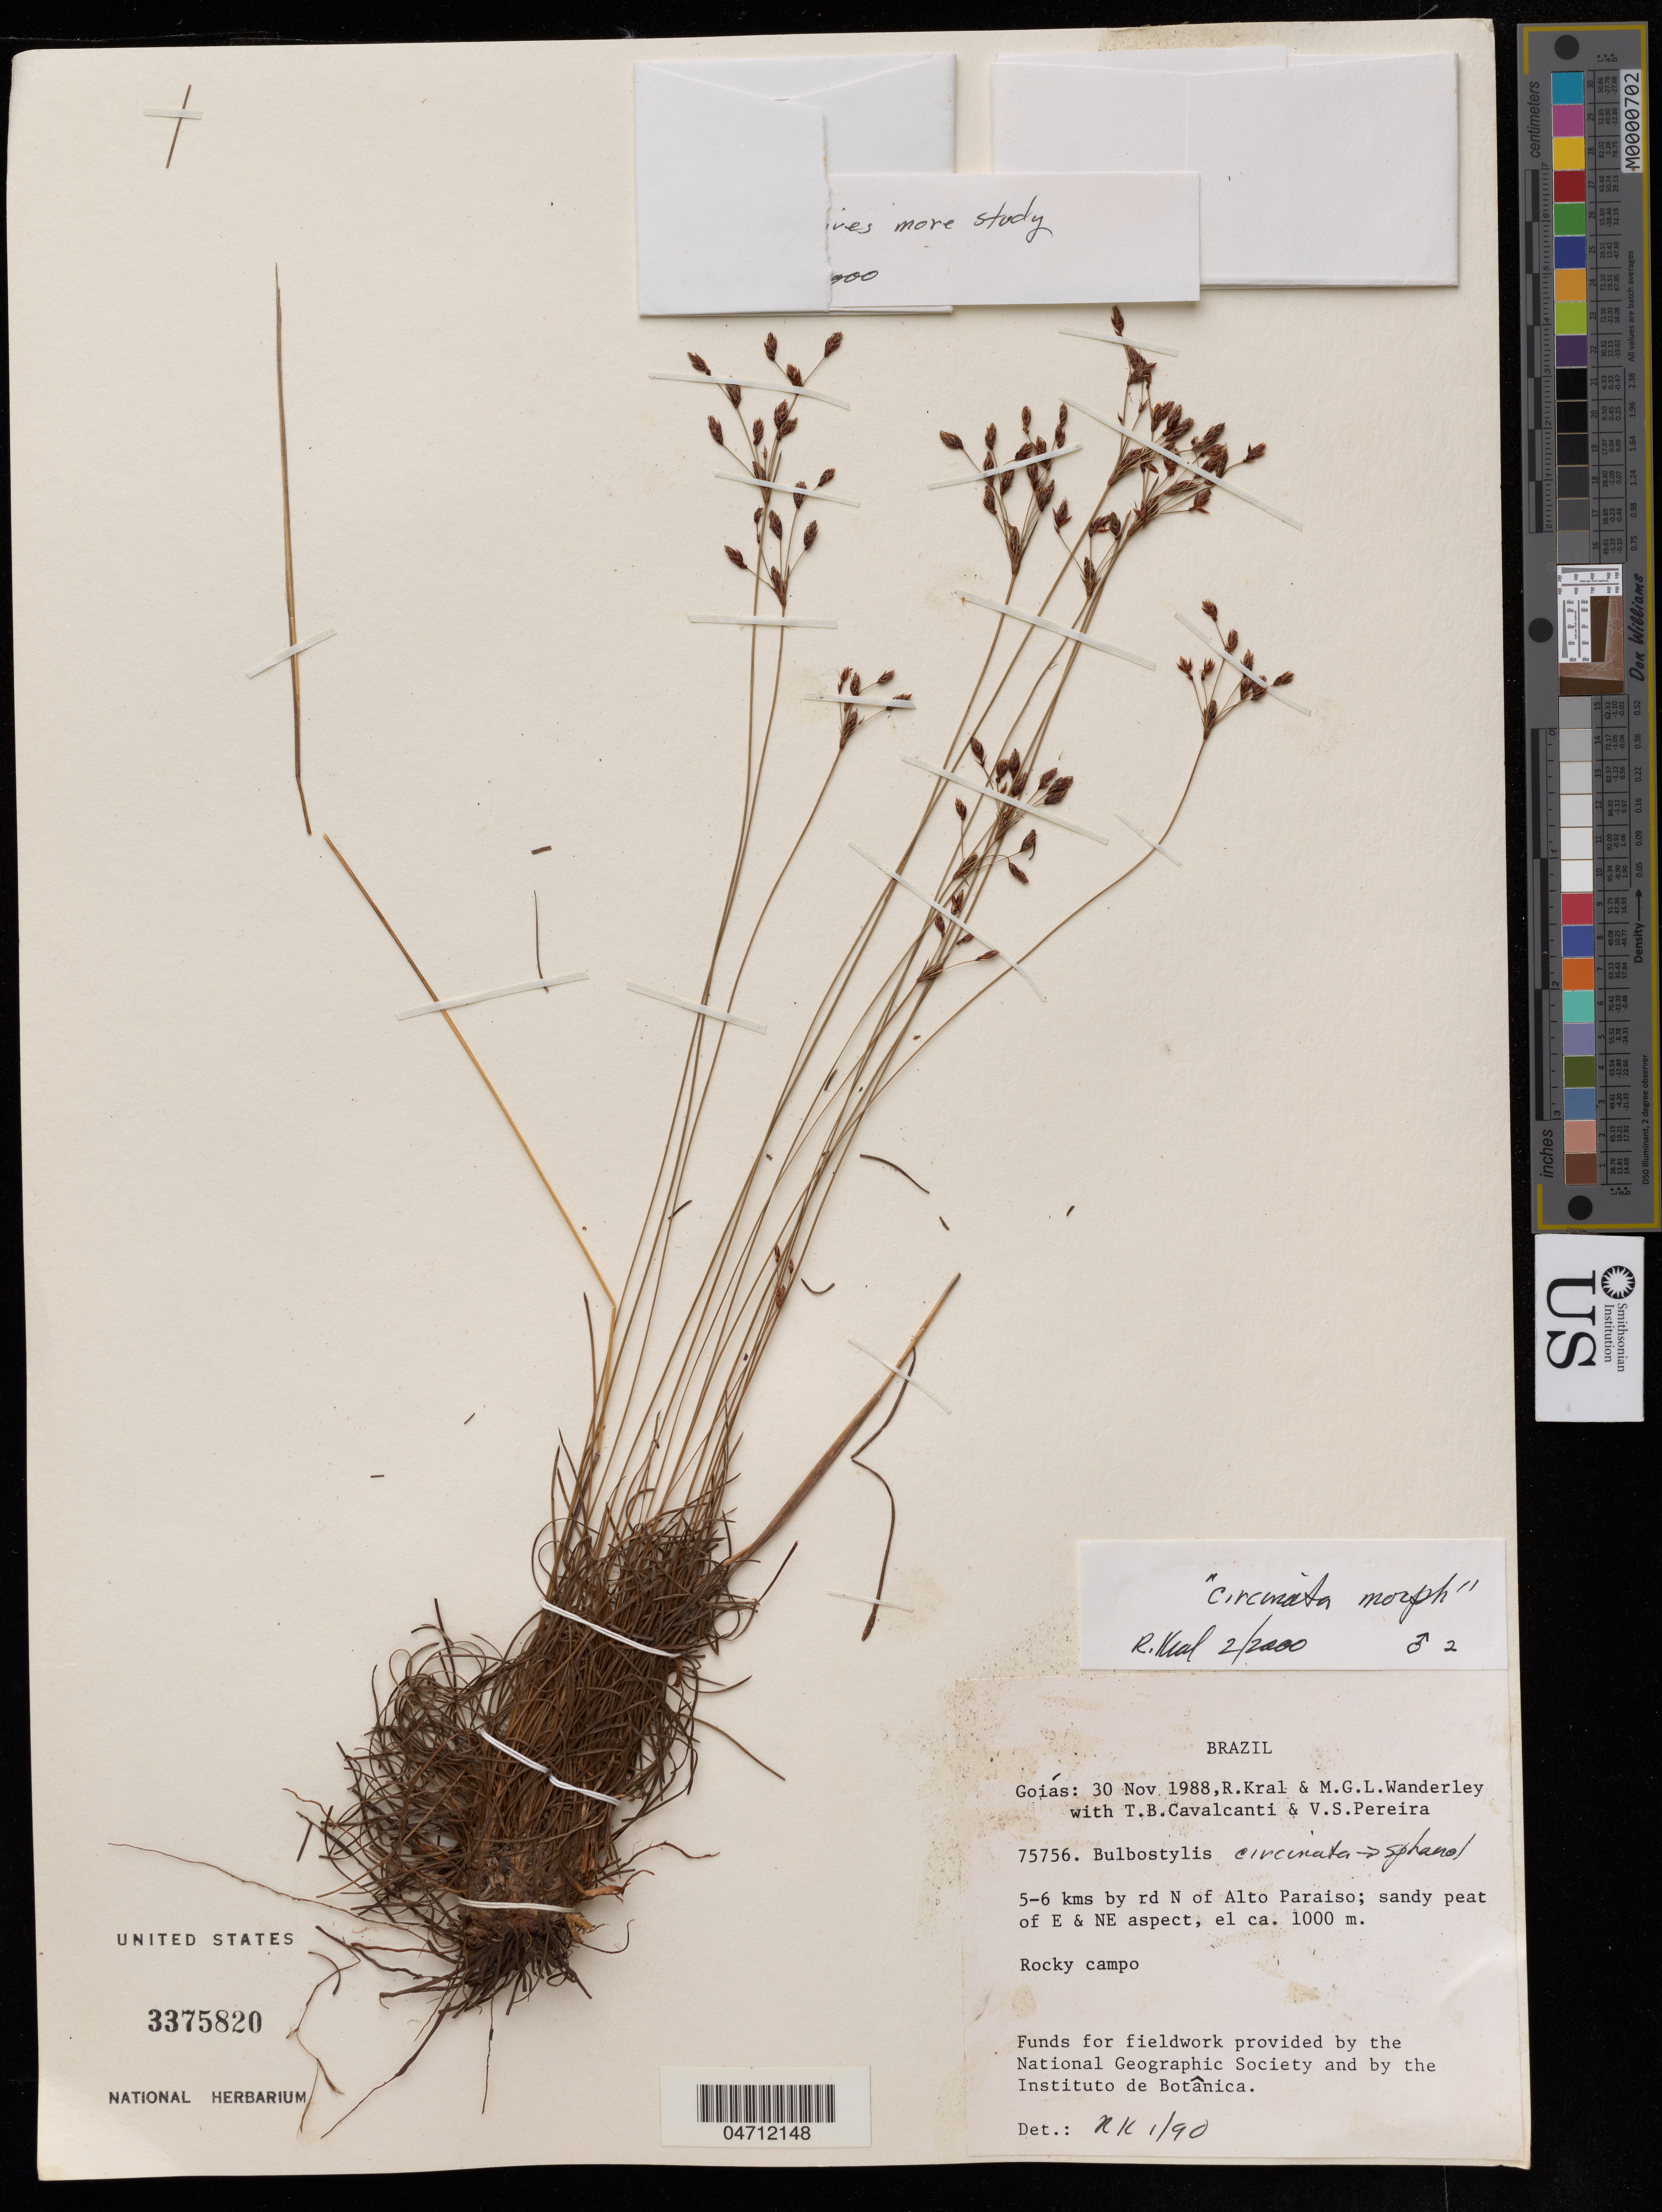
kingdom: Plantae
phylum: Tracheophyta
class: Liliopsida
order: Poales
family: Cyperaceae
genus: Bulbostylis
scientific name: Bulbostylis circinata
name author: (Kunth) C.B. Clarke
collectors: R. Kral, M. G. L. Wanderley, T. B. Cavalcanti & V. Pereira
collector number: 75756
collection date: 1988-11-30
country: Brazil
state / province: Goiás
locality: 5-6 kms by rd N of Alto Paraiso; sandy peat of E & NE aspect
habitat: Rocky campo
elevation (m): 1000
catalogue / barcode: US 3375820